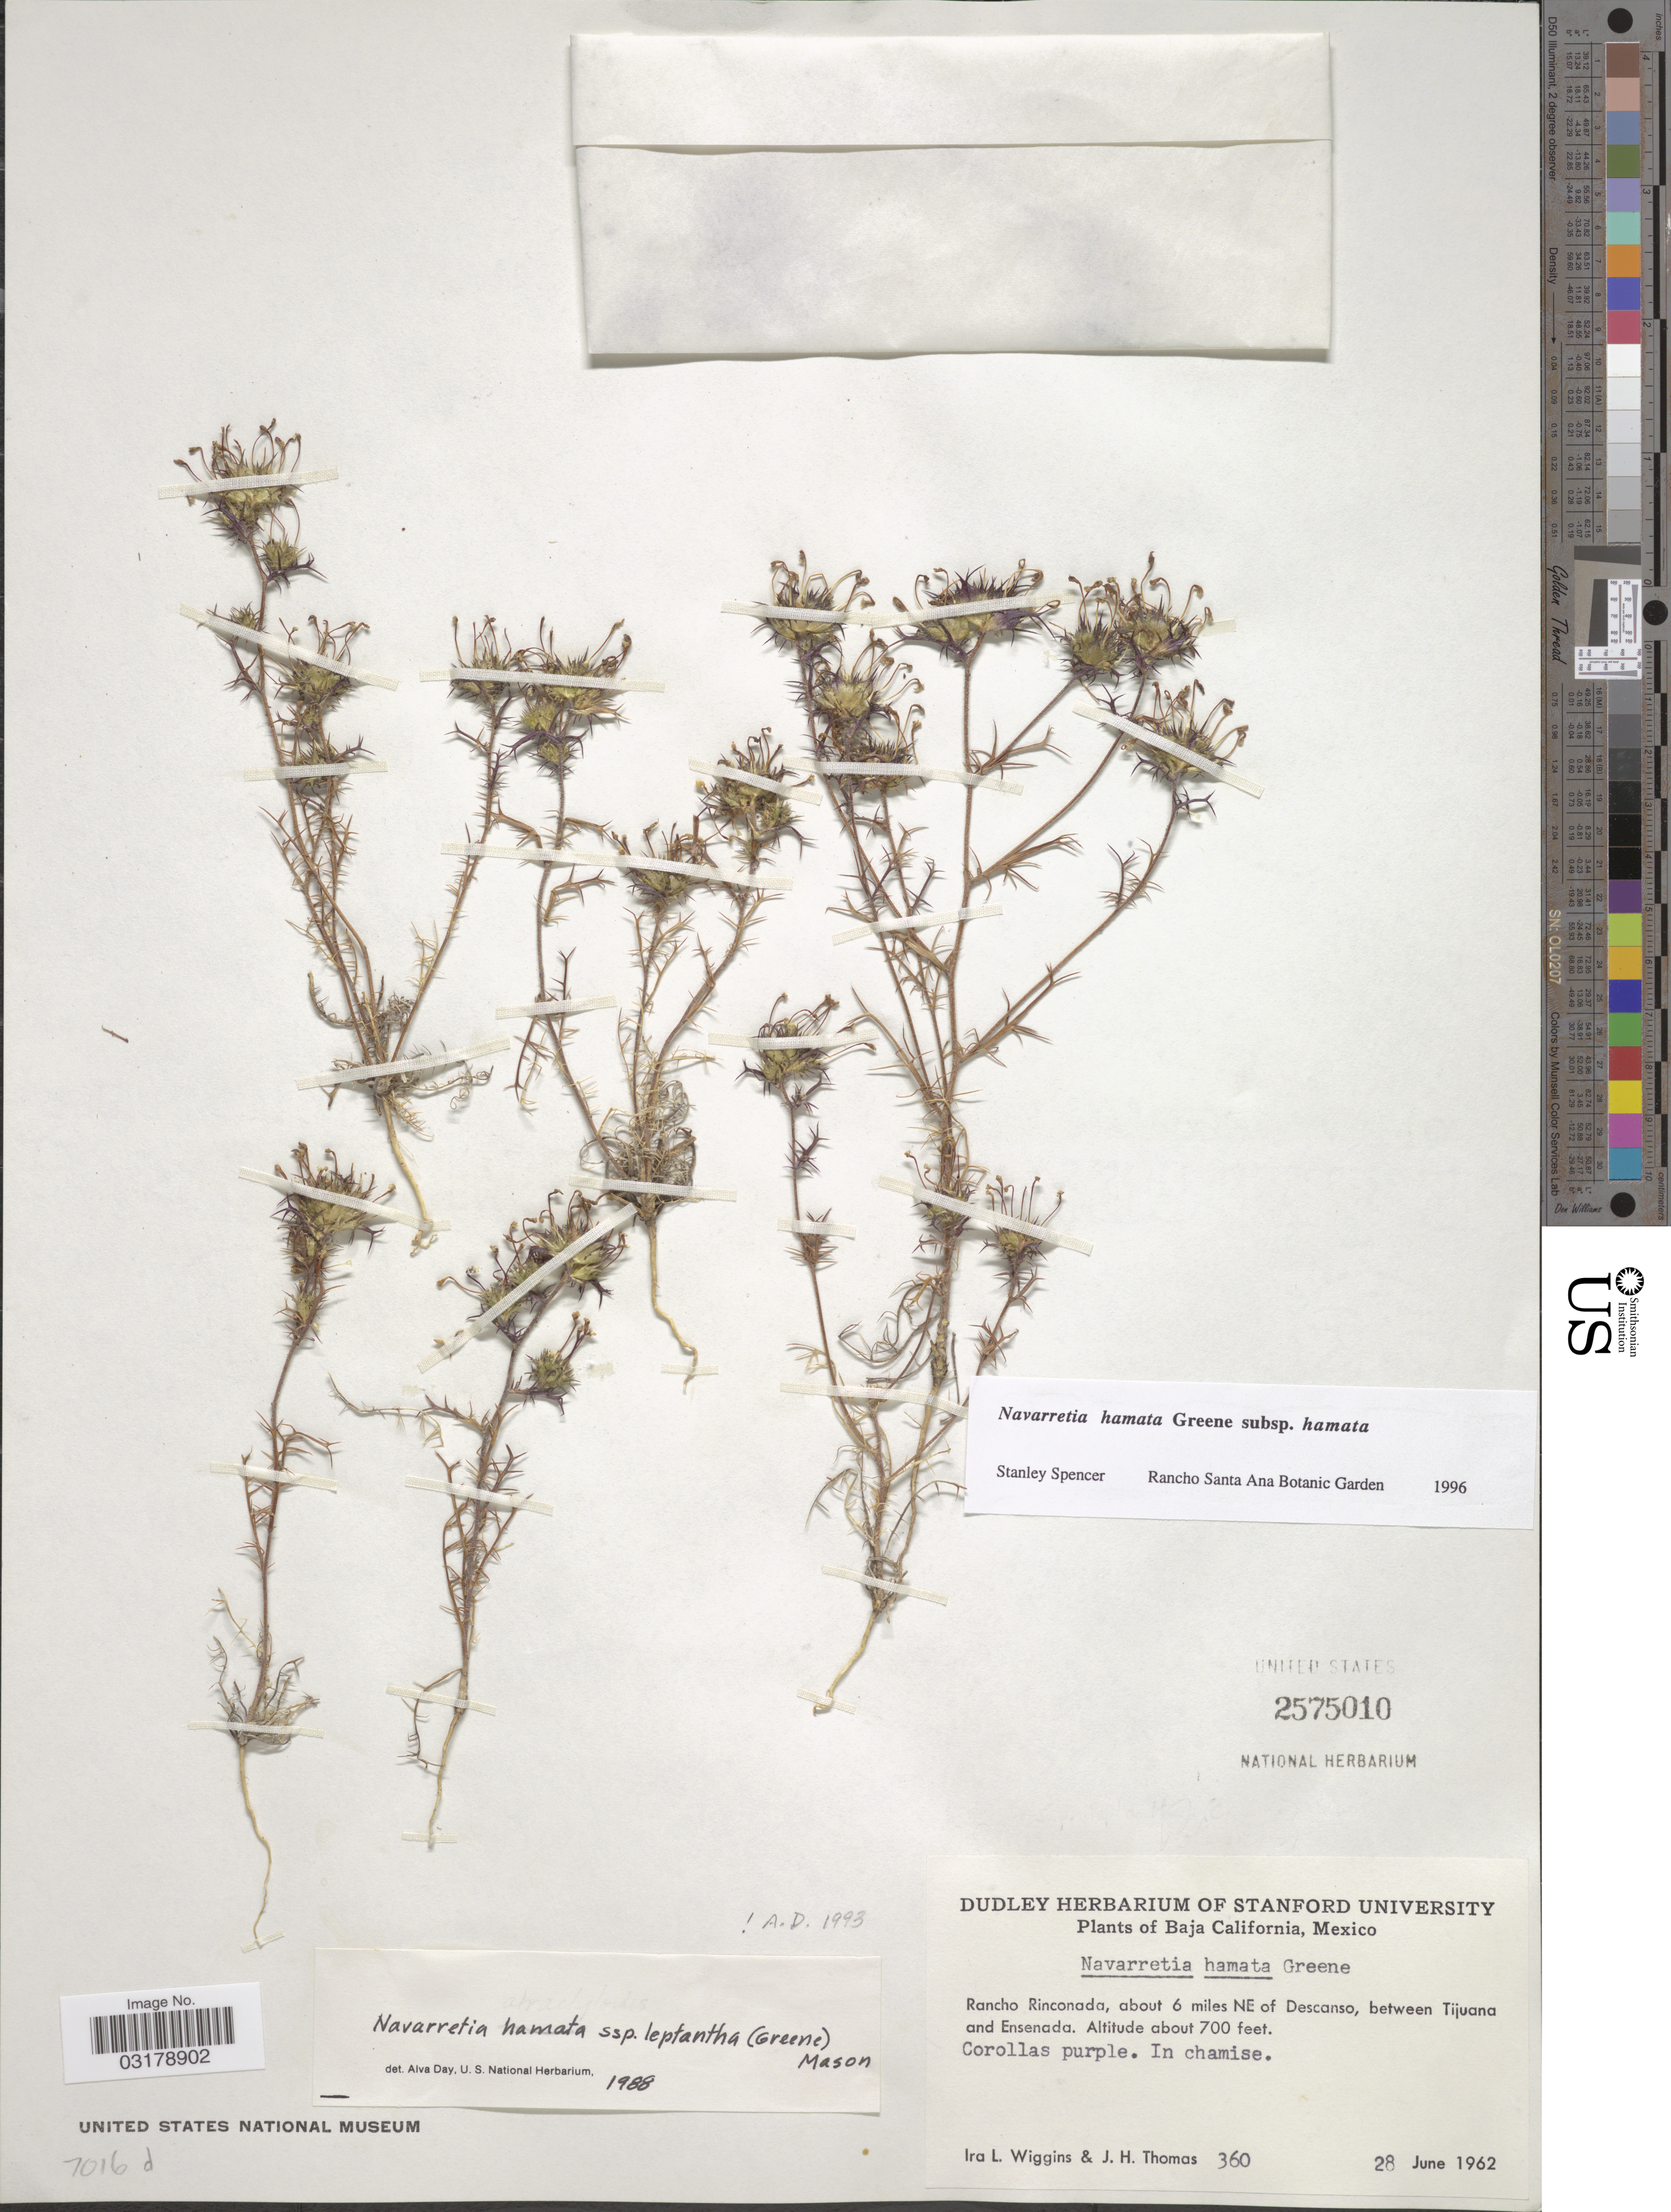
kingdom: Plantae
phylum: Tracheophyta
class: Magnoliopsida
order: Ericales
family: Polemoniaceae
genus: Navarretia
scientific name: Navarretia hamata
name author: Greene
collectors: I. L. Wiggins & J. H. Thomas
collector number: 360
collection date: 1962-06-28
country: Mexico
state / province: Baja California Norte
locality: Rancho Rinconada, about 6 miles NE of Descanso, between Tijuana and Ensenada.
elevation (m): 213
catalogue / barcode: US 2575010